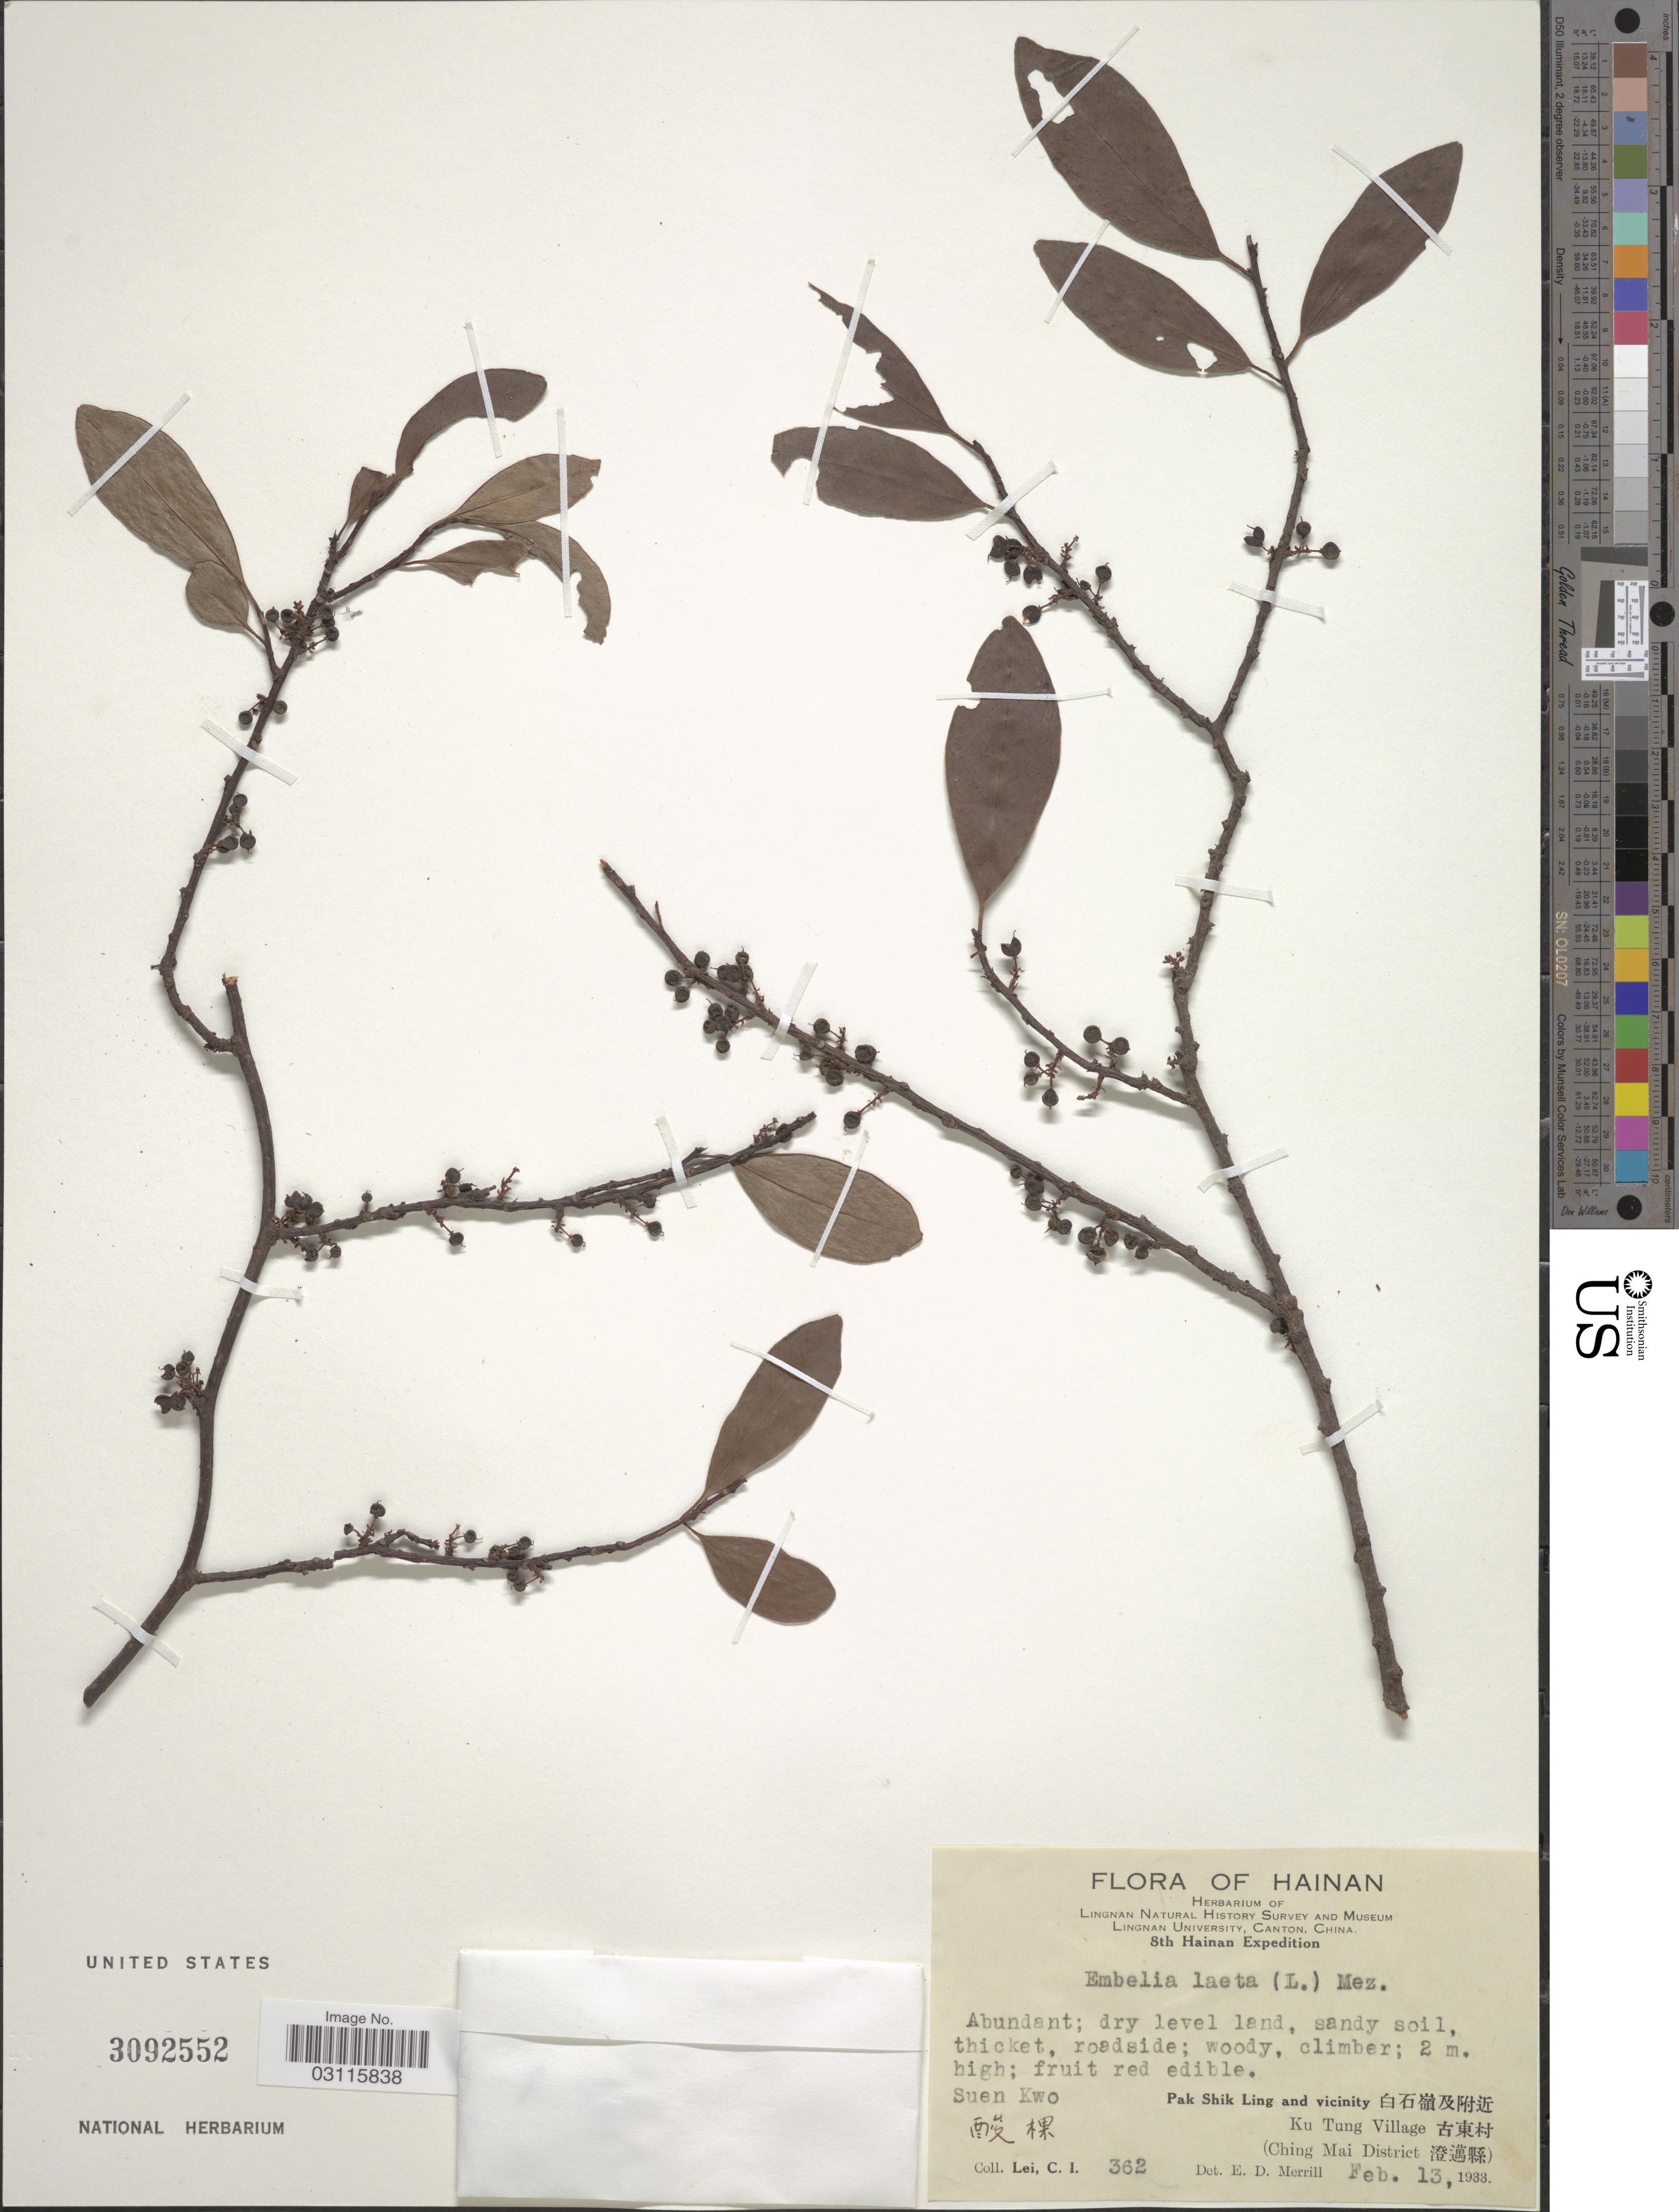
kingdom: Plantae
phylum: Tracheophyta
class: Magnoliopsida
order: Ericales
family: Primulaceae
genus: Embelia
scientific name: Embelia laeta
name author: (L.) Mez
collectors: C. I. Lei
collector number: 362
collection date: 1933-02-13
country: China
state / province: Hainan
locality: Suen Kwo. Pak Shik Ling and vicinity. Ku Tung Village (ching Mai District).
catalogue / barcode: US 3092552